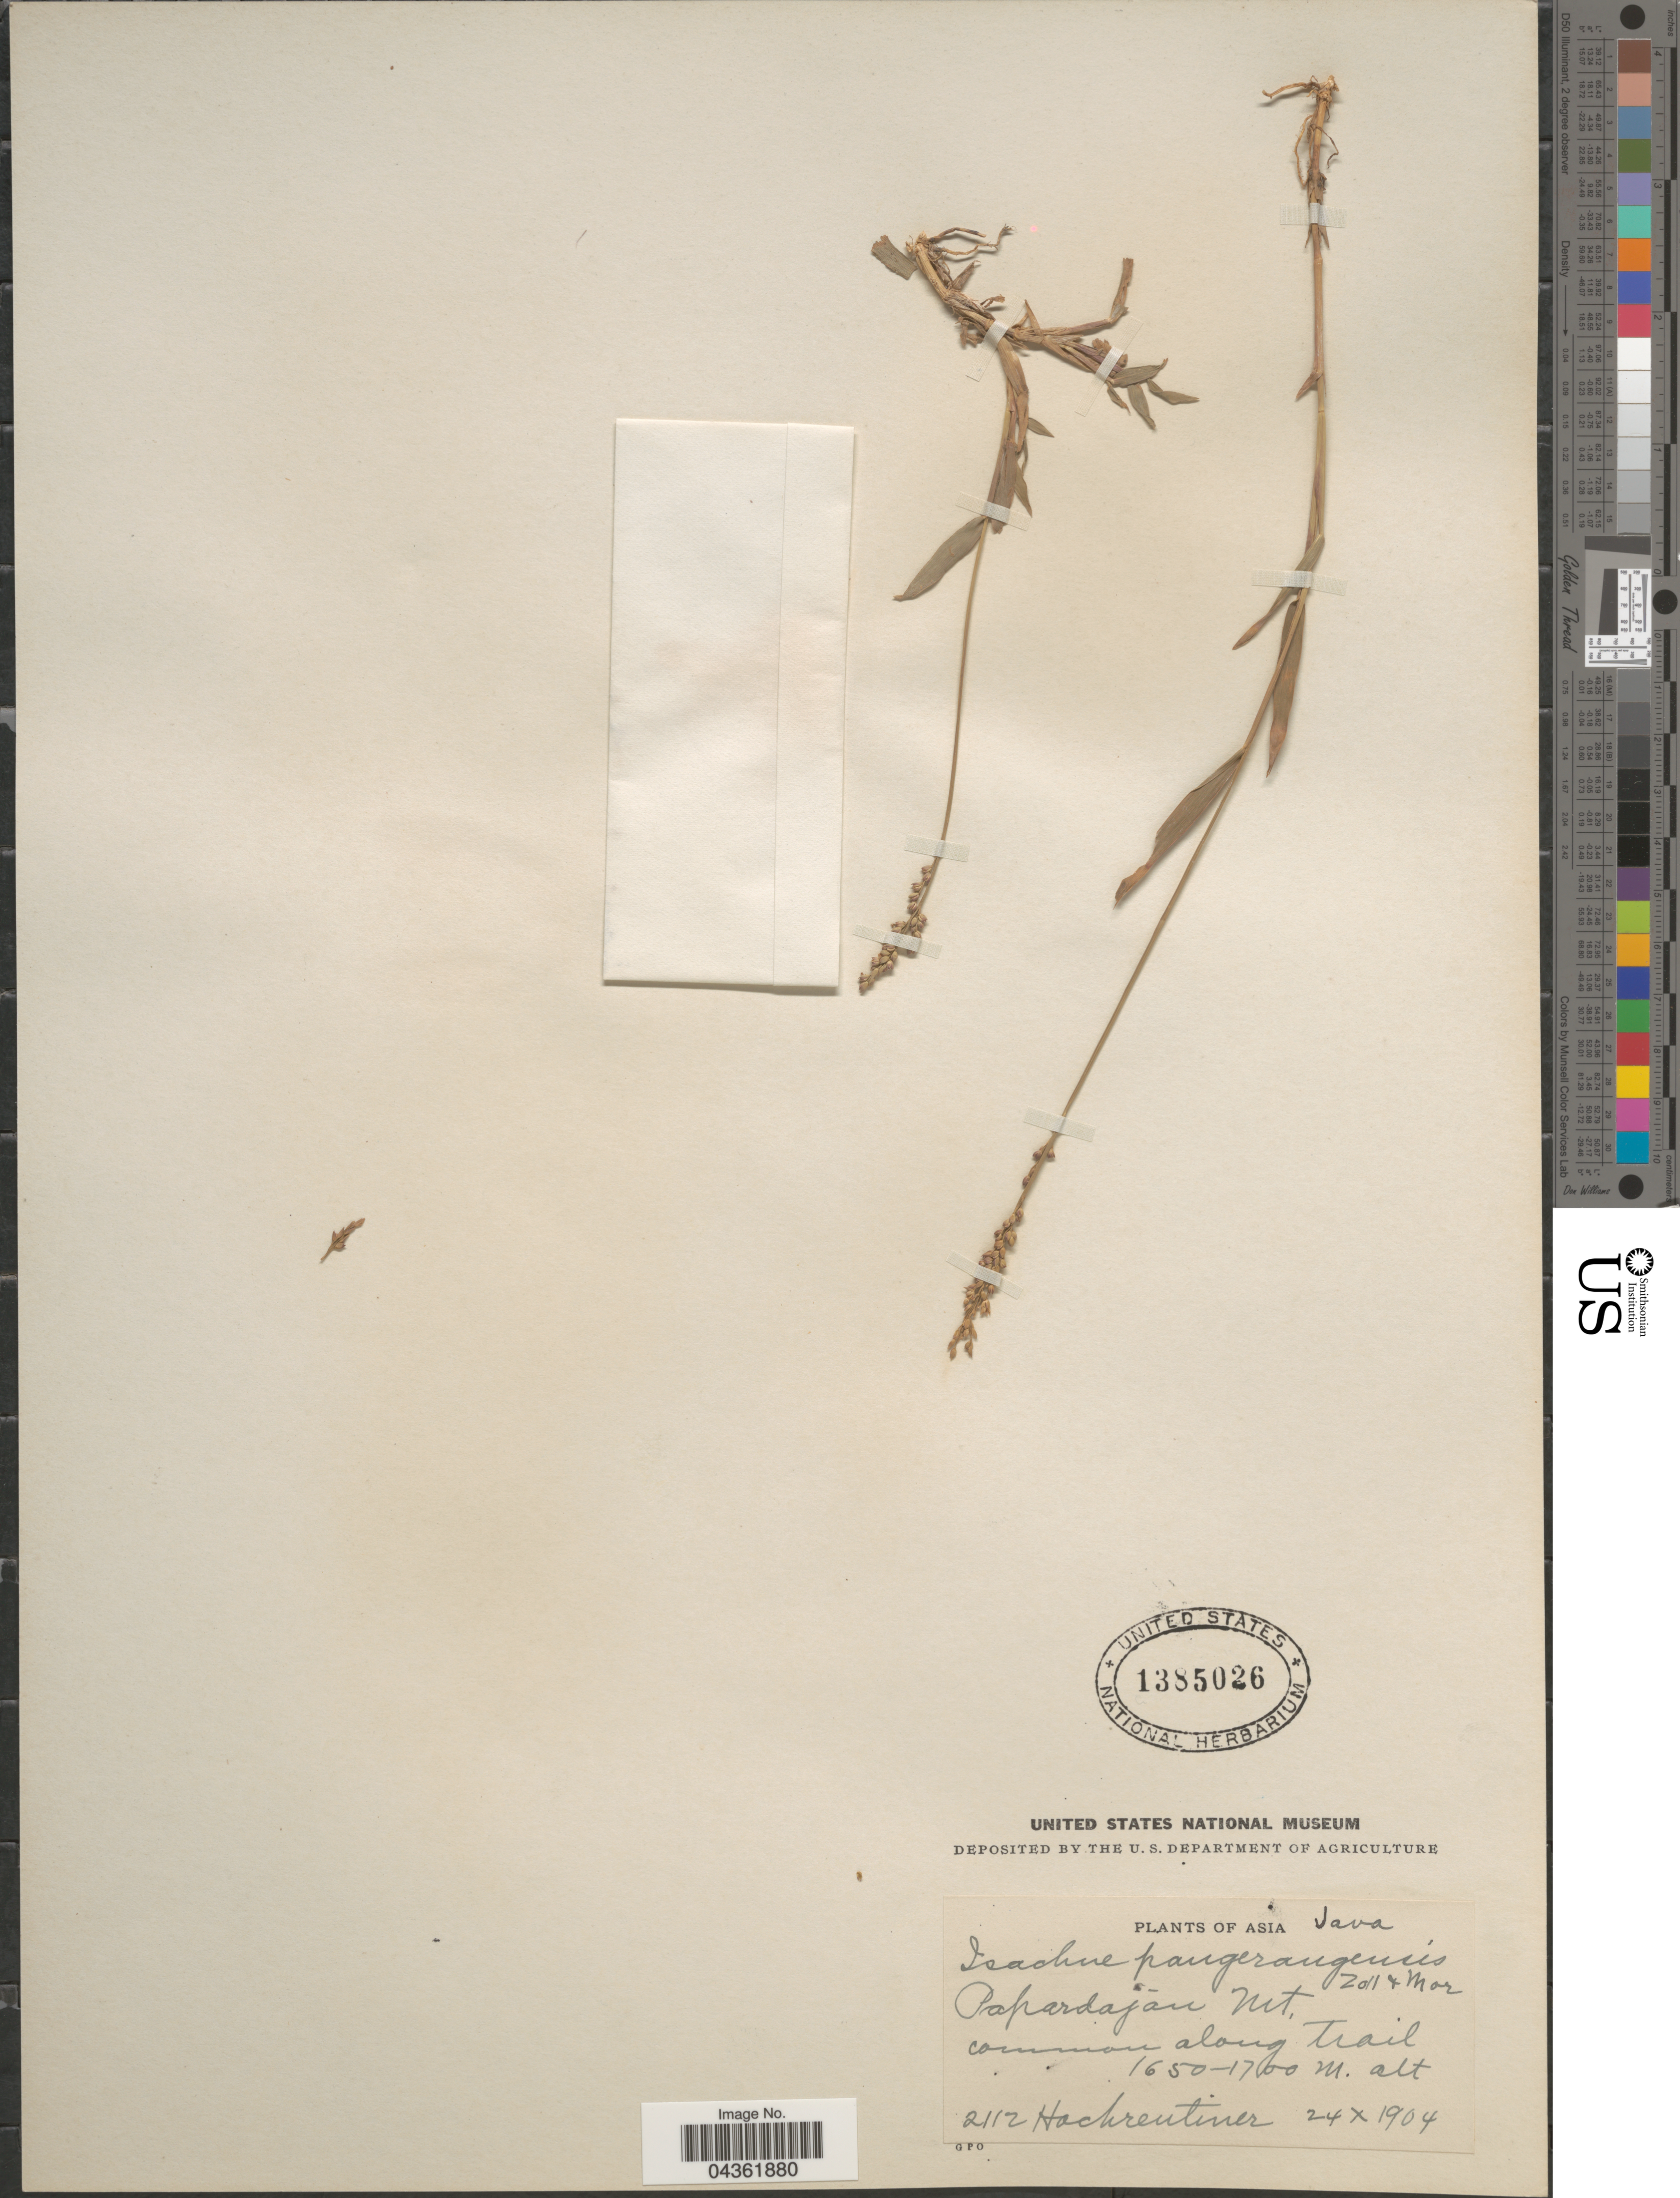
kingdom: Plantae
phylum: Tracheophyta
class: Liliopsida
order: Poales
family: Poaceae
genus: Isachne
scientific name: Isachne pangerangensis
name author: Zoll. & Moritzi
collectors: Hochreutiner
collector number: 2112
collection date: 1904-10-24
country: Indonesia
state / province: Java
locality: Papardajan Mt., common along Trail.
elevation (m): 1650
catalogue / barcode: US 1385026